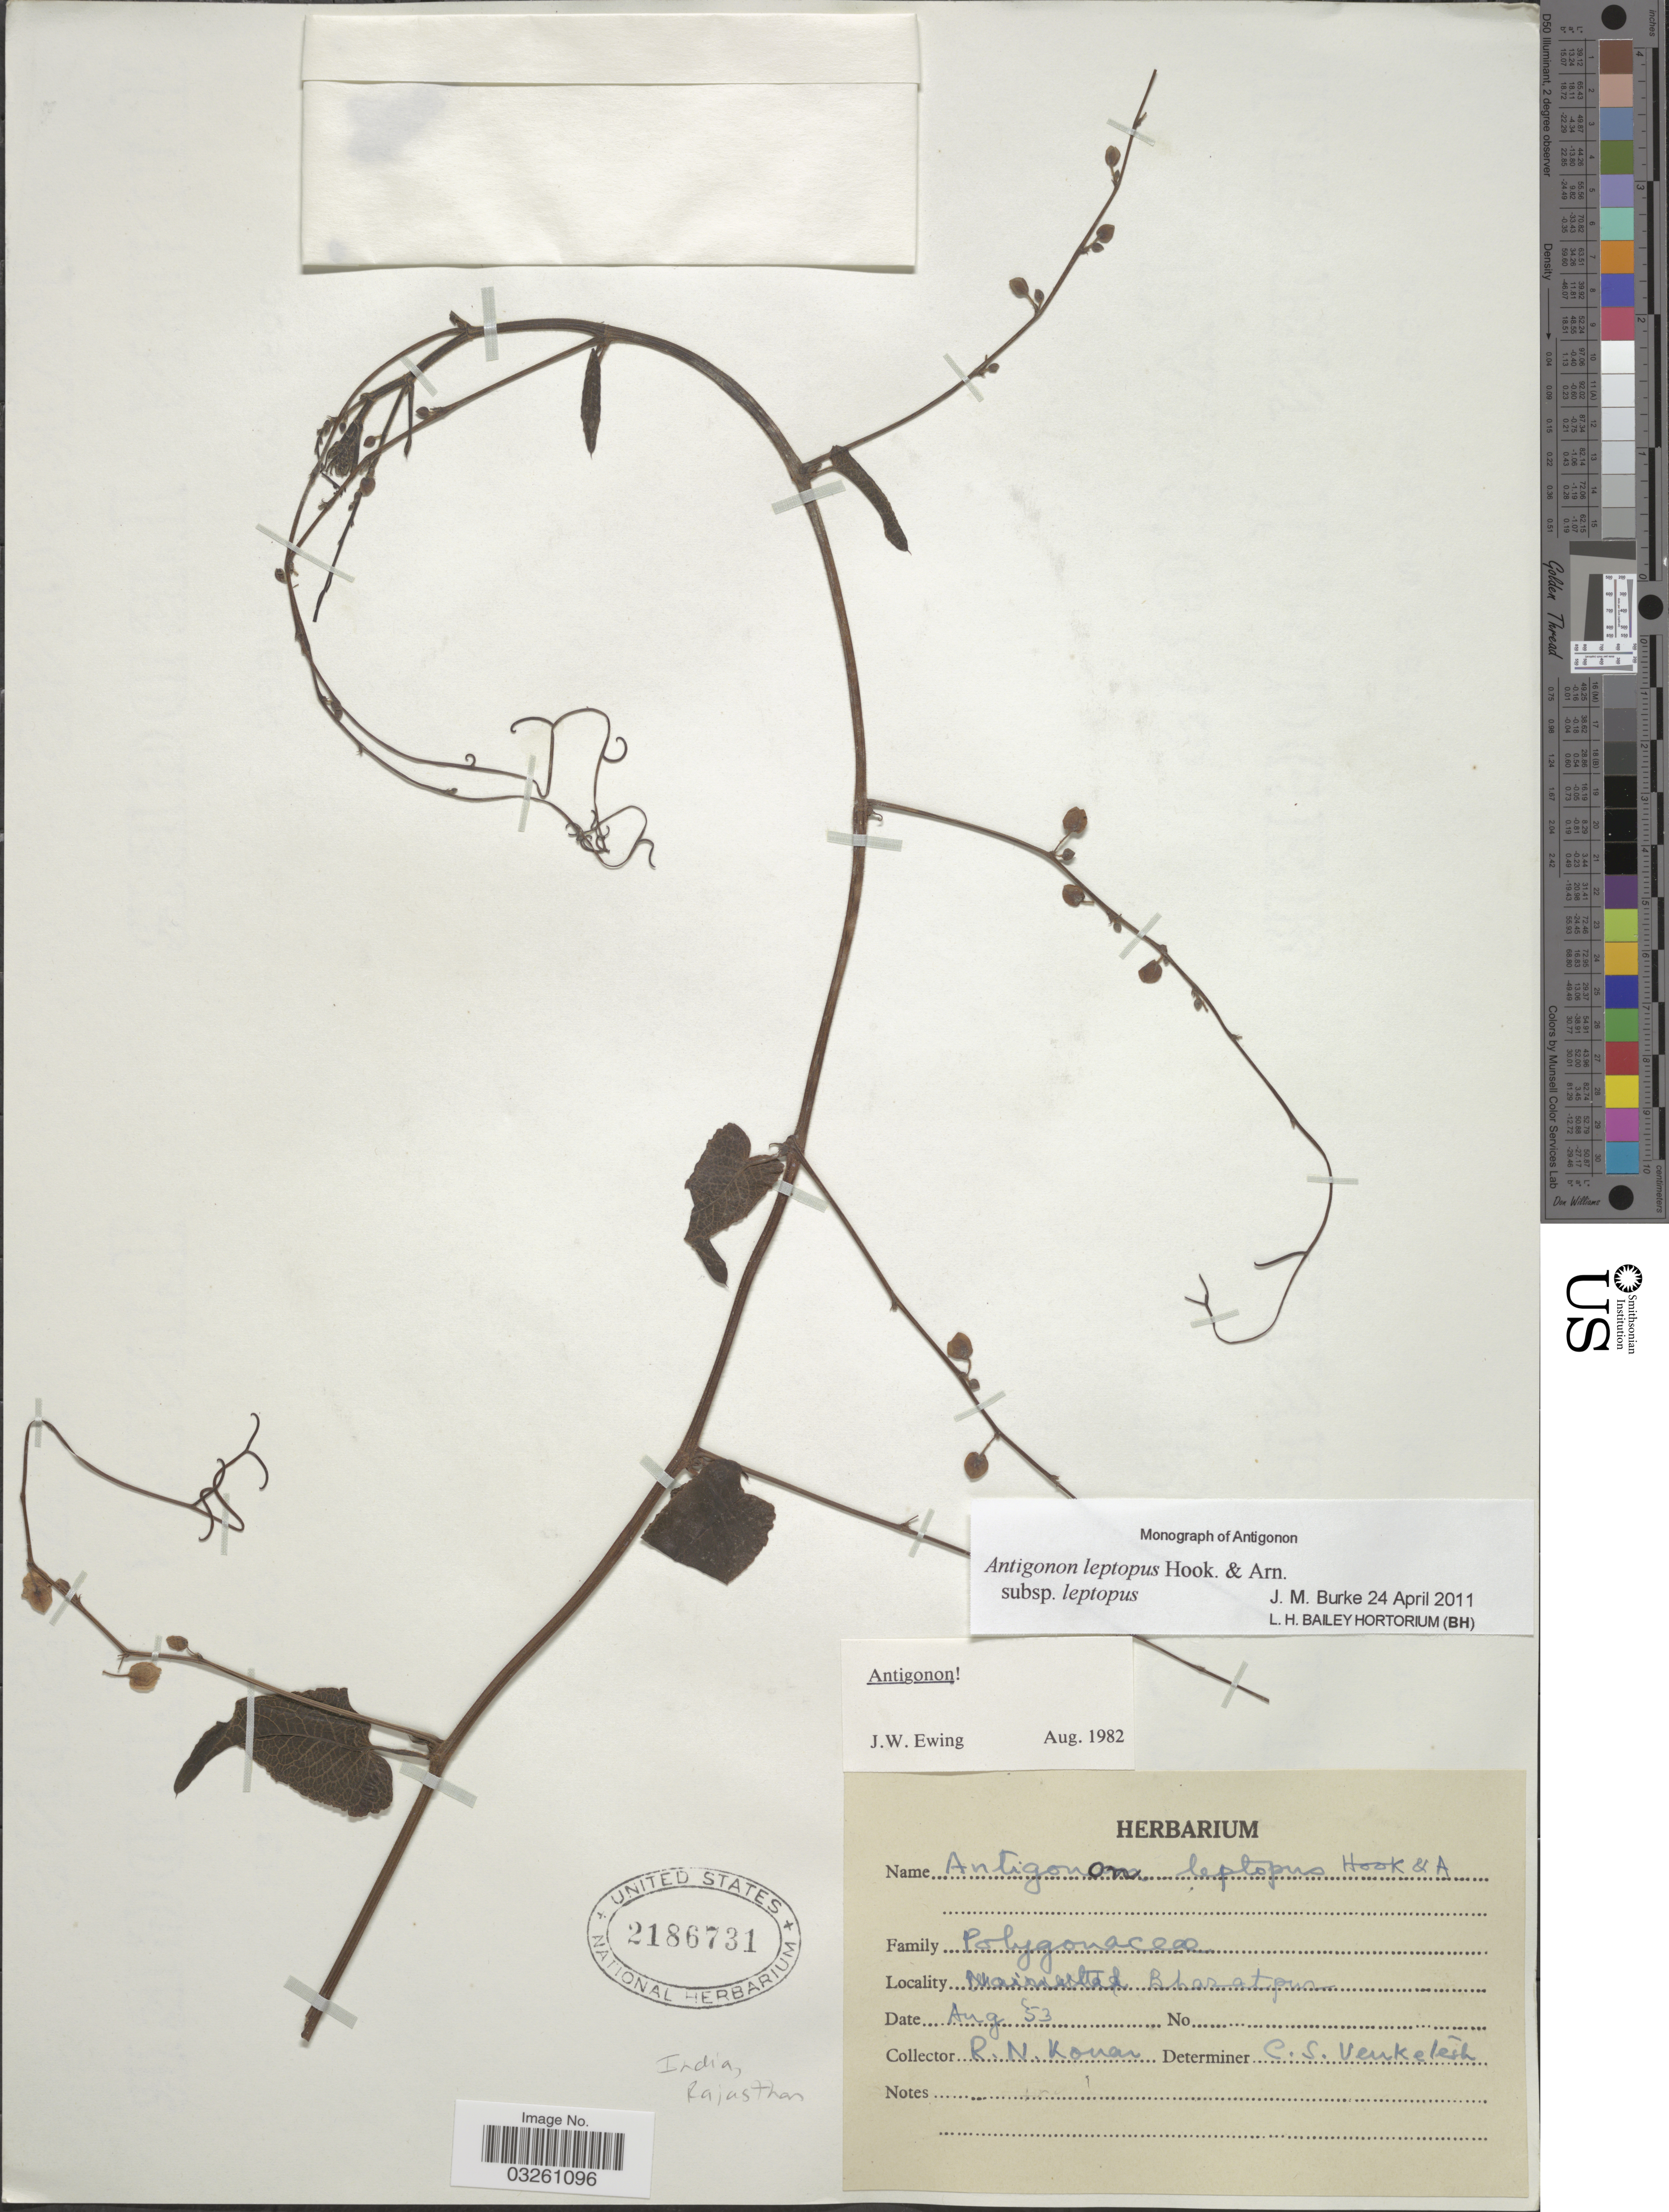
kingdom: Plantae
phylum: Tracheophyta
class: Magnoliopsida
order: Caryophyllales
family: Polygonaceae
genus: Antigonon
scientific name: Antigonon leptopus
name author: Hook. & Arn.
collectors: R. Konar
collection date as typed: Transcribed d/m/y: /8/53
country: India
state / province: Rajasthan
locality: Bharatpur.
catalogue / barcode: US 2186731